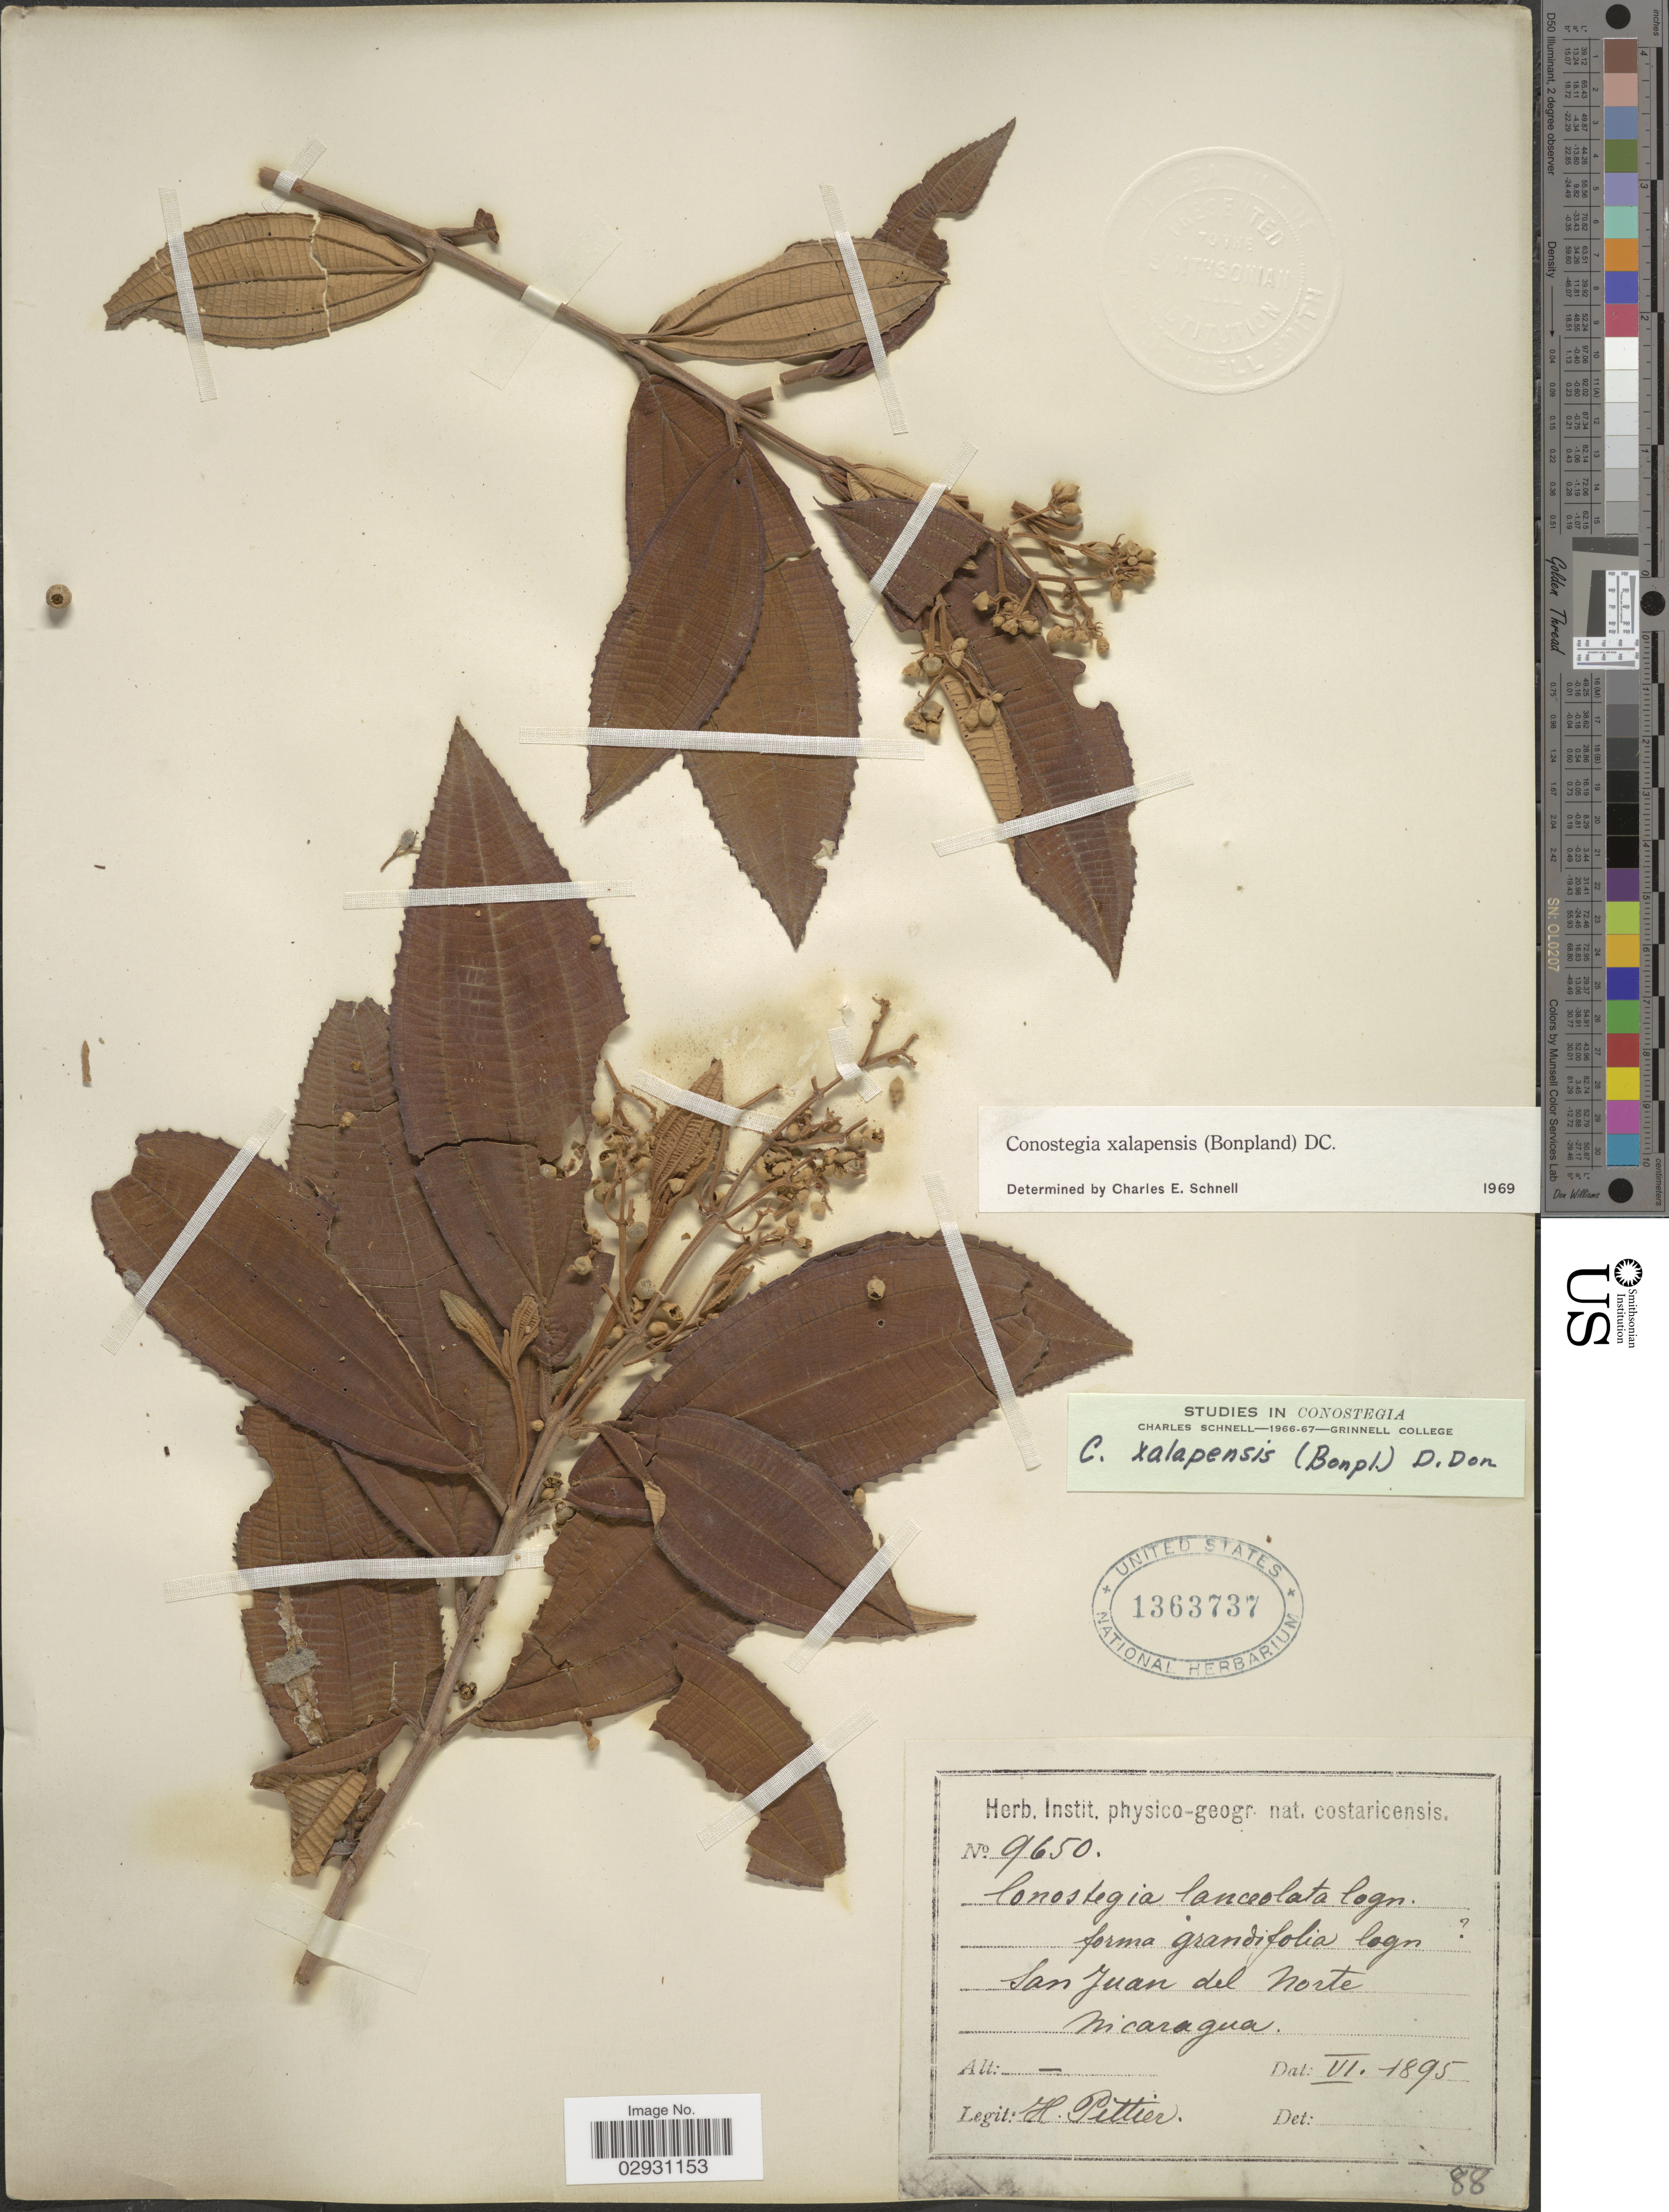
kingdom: Plantae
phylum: Tracheophyta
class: Magnoliopsida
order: Myrtales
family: Melastomataceae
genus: Conostegia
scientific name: Conostegia quadrangularis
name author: Schltdl. ex Steud.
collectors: H. F. Pittier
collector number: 9650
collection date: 1895-06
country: Nicaragua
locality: San Juan del Norte.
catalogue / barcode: US 1363737